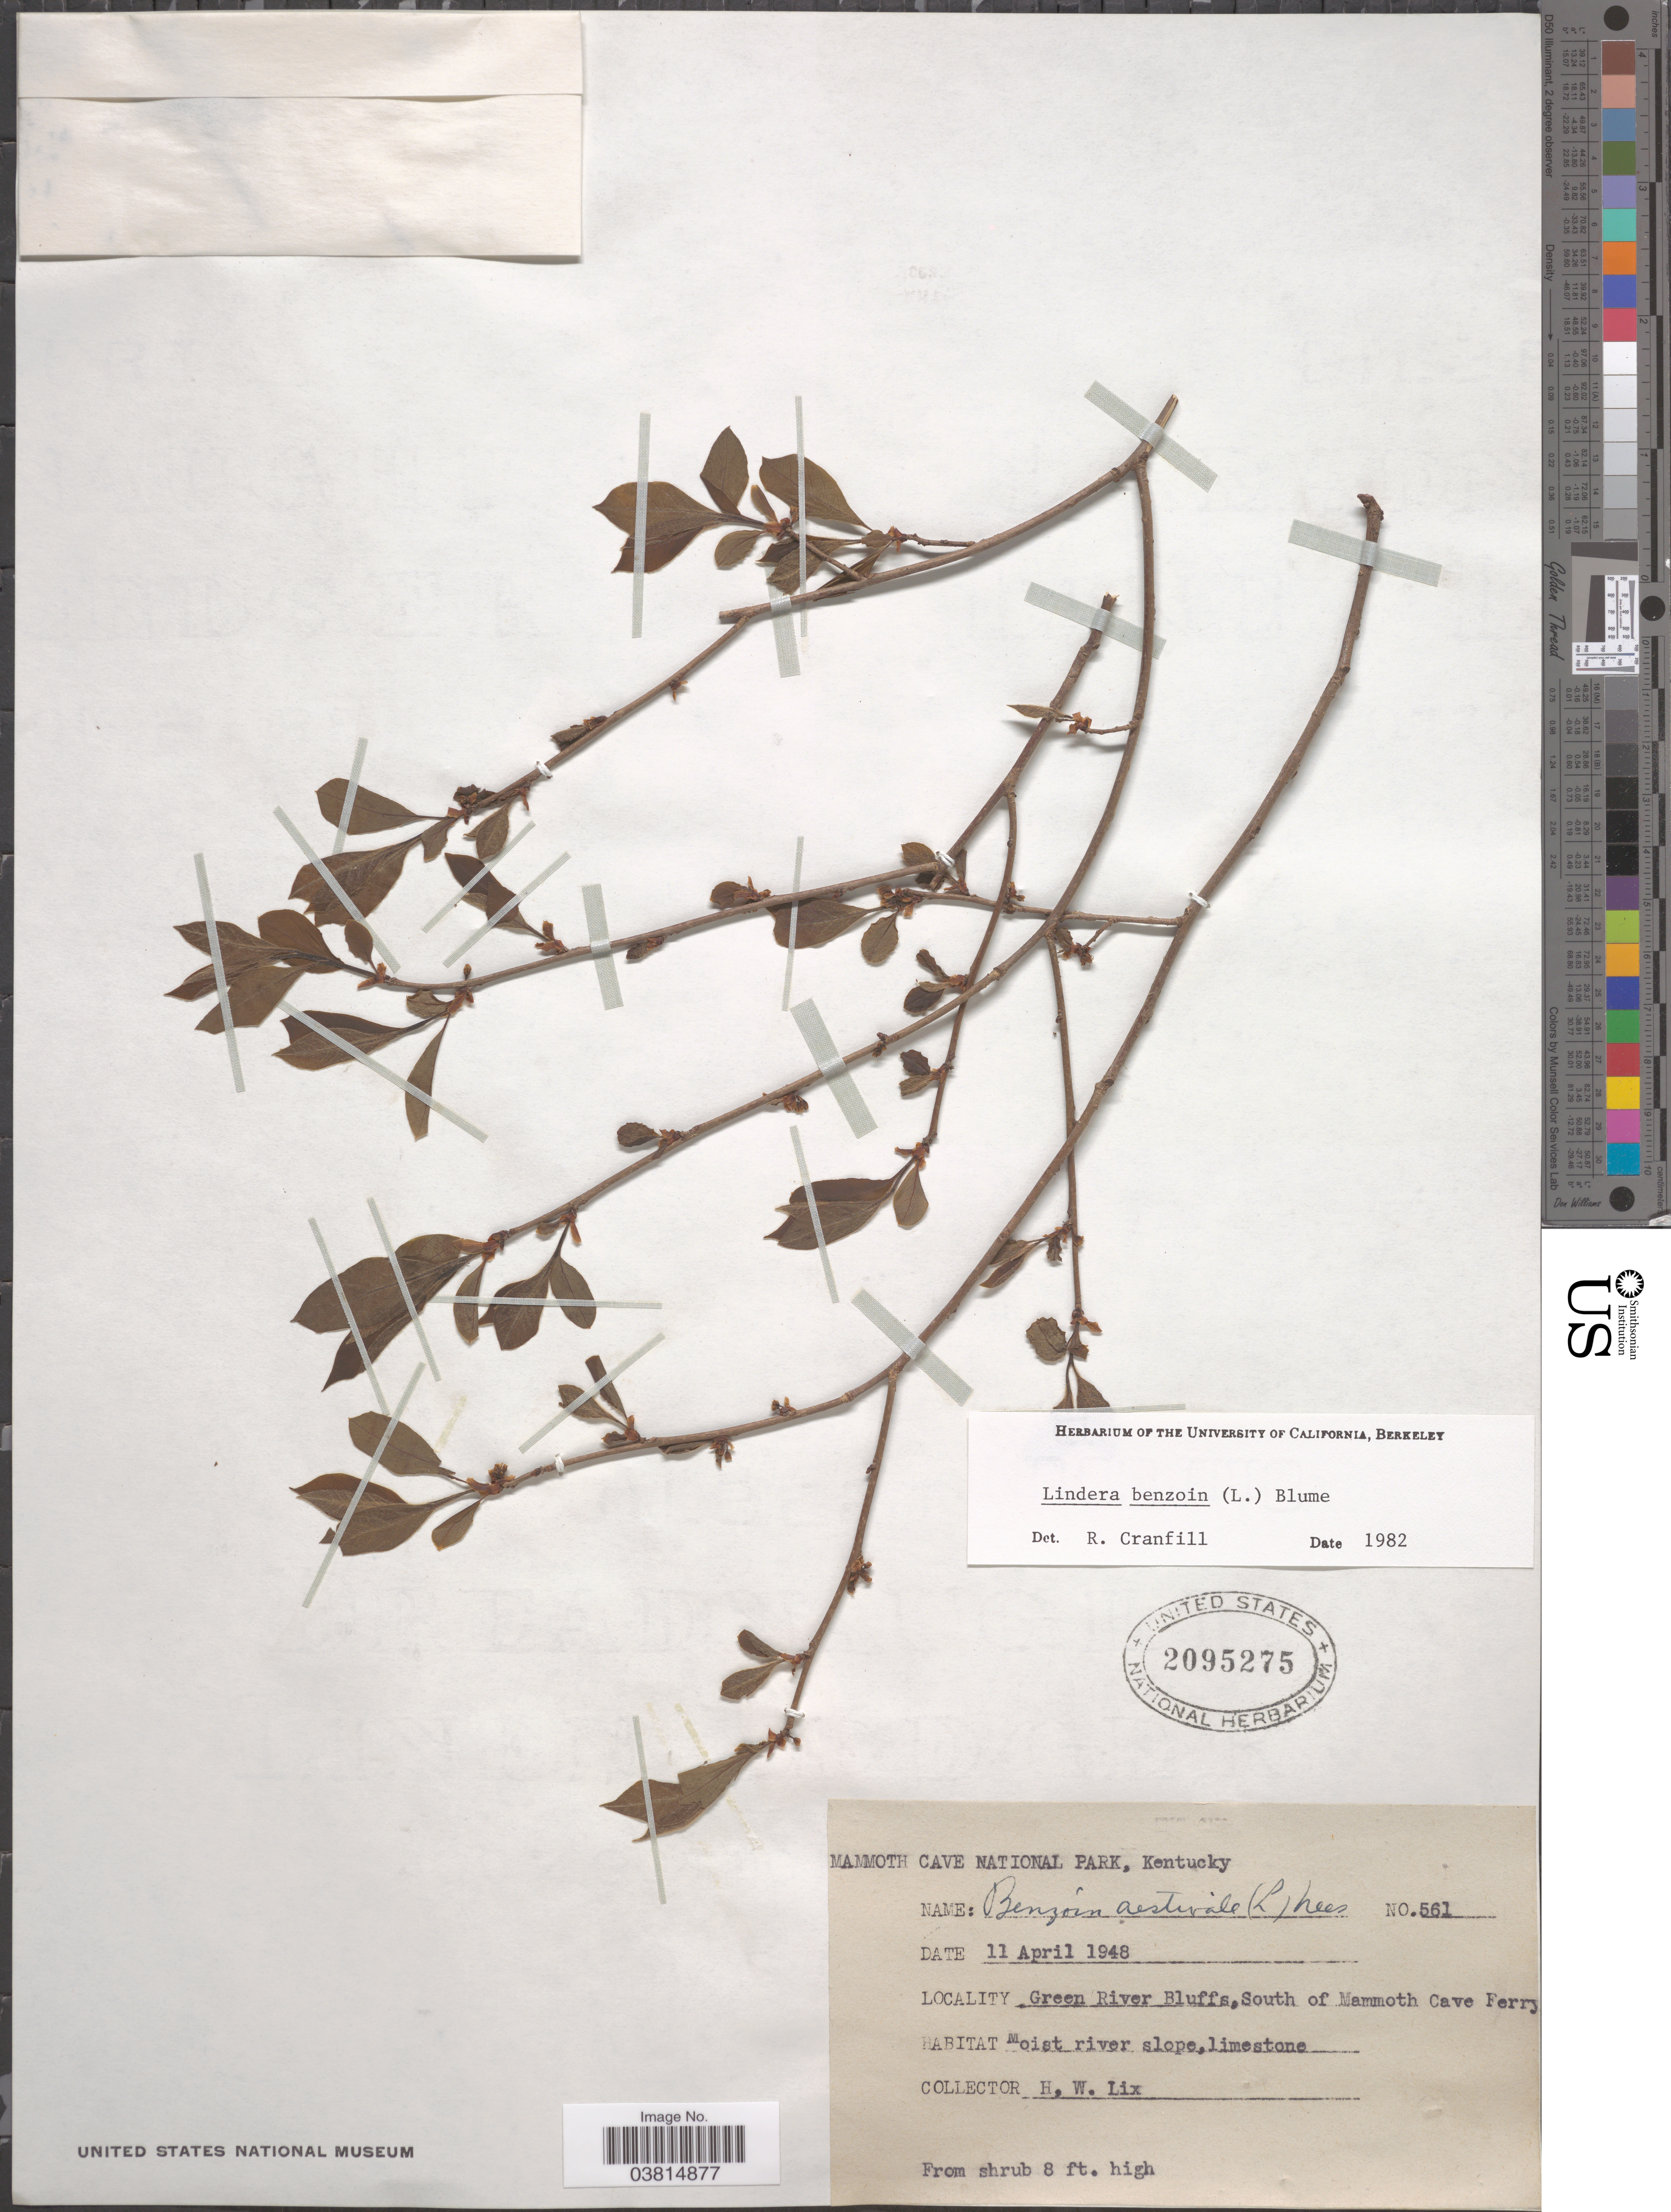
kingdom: Plantae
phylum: Tracheophyta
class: Magnoliopsida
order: Laurales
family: Lauraceae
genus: Lindera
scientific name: Lindera benzoin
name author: (L.) Blume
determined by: Cranfill, R.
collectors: H. W. Lix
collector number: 561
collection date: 1948-04-11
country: United States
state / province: Kentucky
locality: Mammoth Cave National Park. Green River Bluffs, South of Mammoth Cave Ferry.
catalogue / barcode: US 2095275